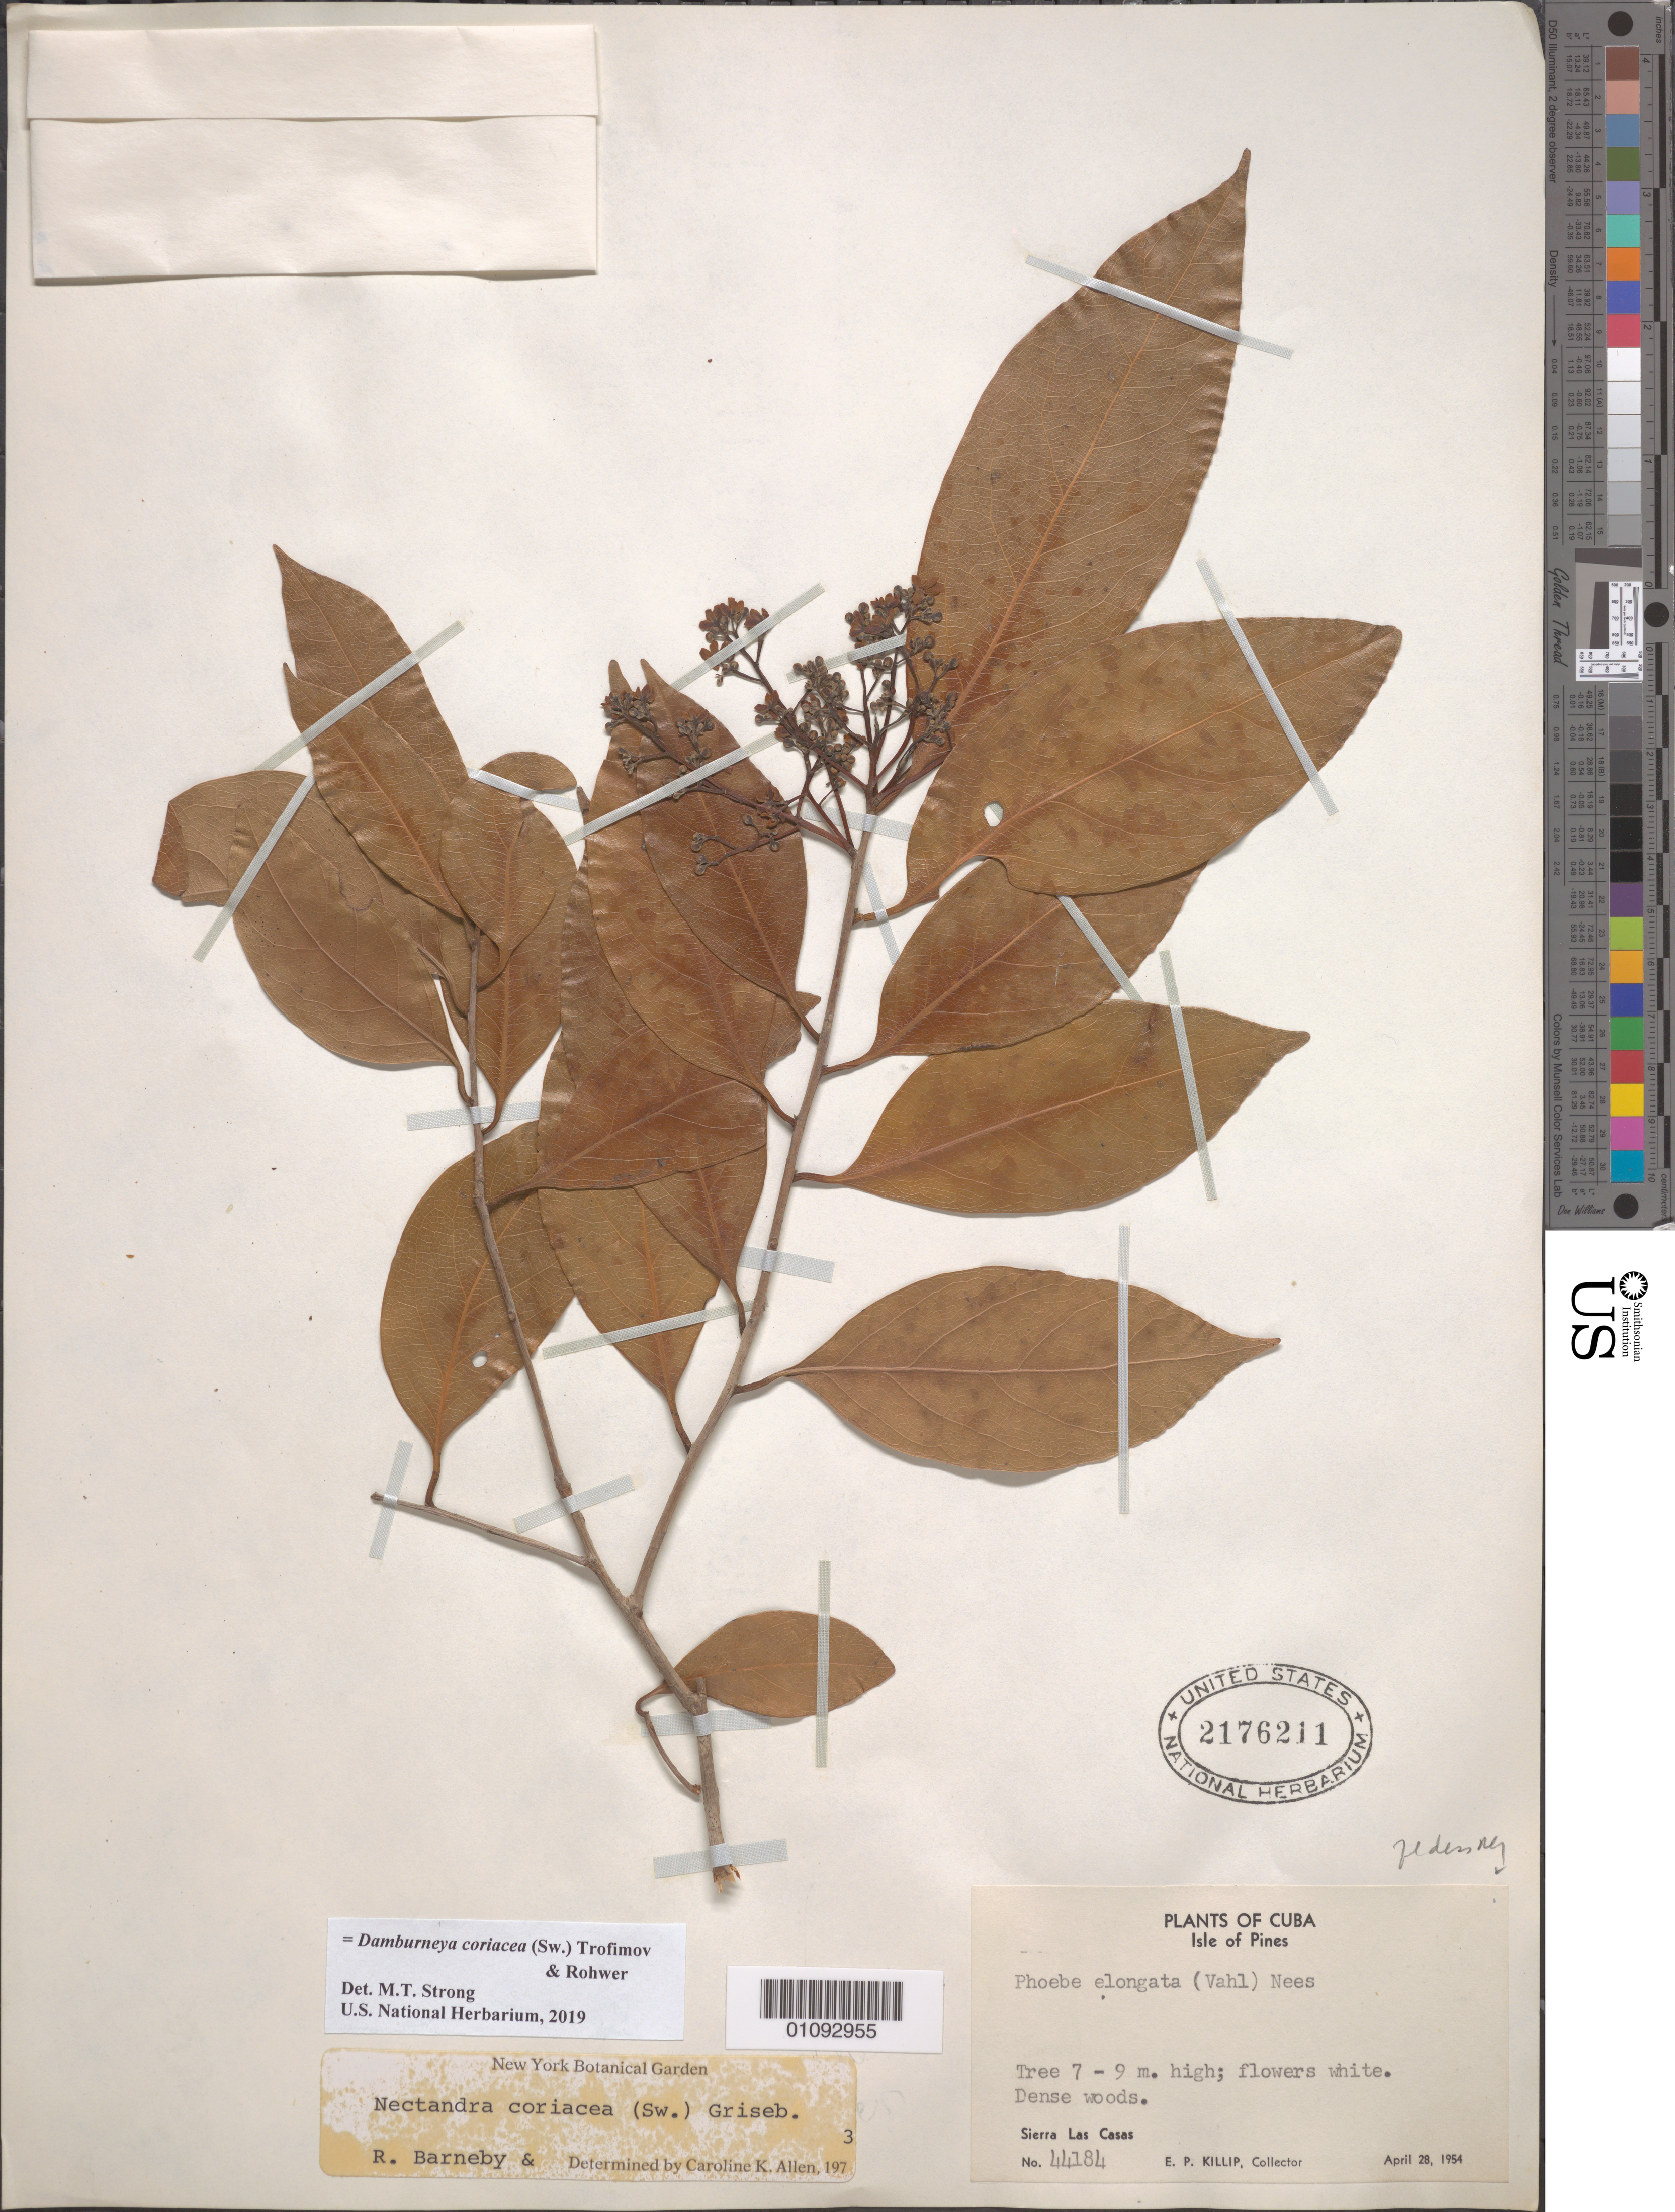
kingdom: Plantae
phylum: Tracheophyta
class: Magnoliopsida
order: Laurales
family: Lauraceae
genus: Damburneya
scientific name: Damburneya coriacea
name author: (Sw.) Trofimov & Rohwer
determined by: Strong, M. T., (US), Smithsonian Institution - National Museum of Natural History (UNITED STATES)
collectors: E. P. Killip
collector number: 44184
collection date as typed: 28 Apr 1954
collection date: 1954-04-28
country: Cuba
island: Cuba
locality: Sierra las Casas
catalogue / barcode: US 2176211